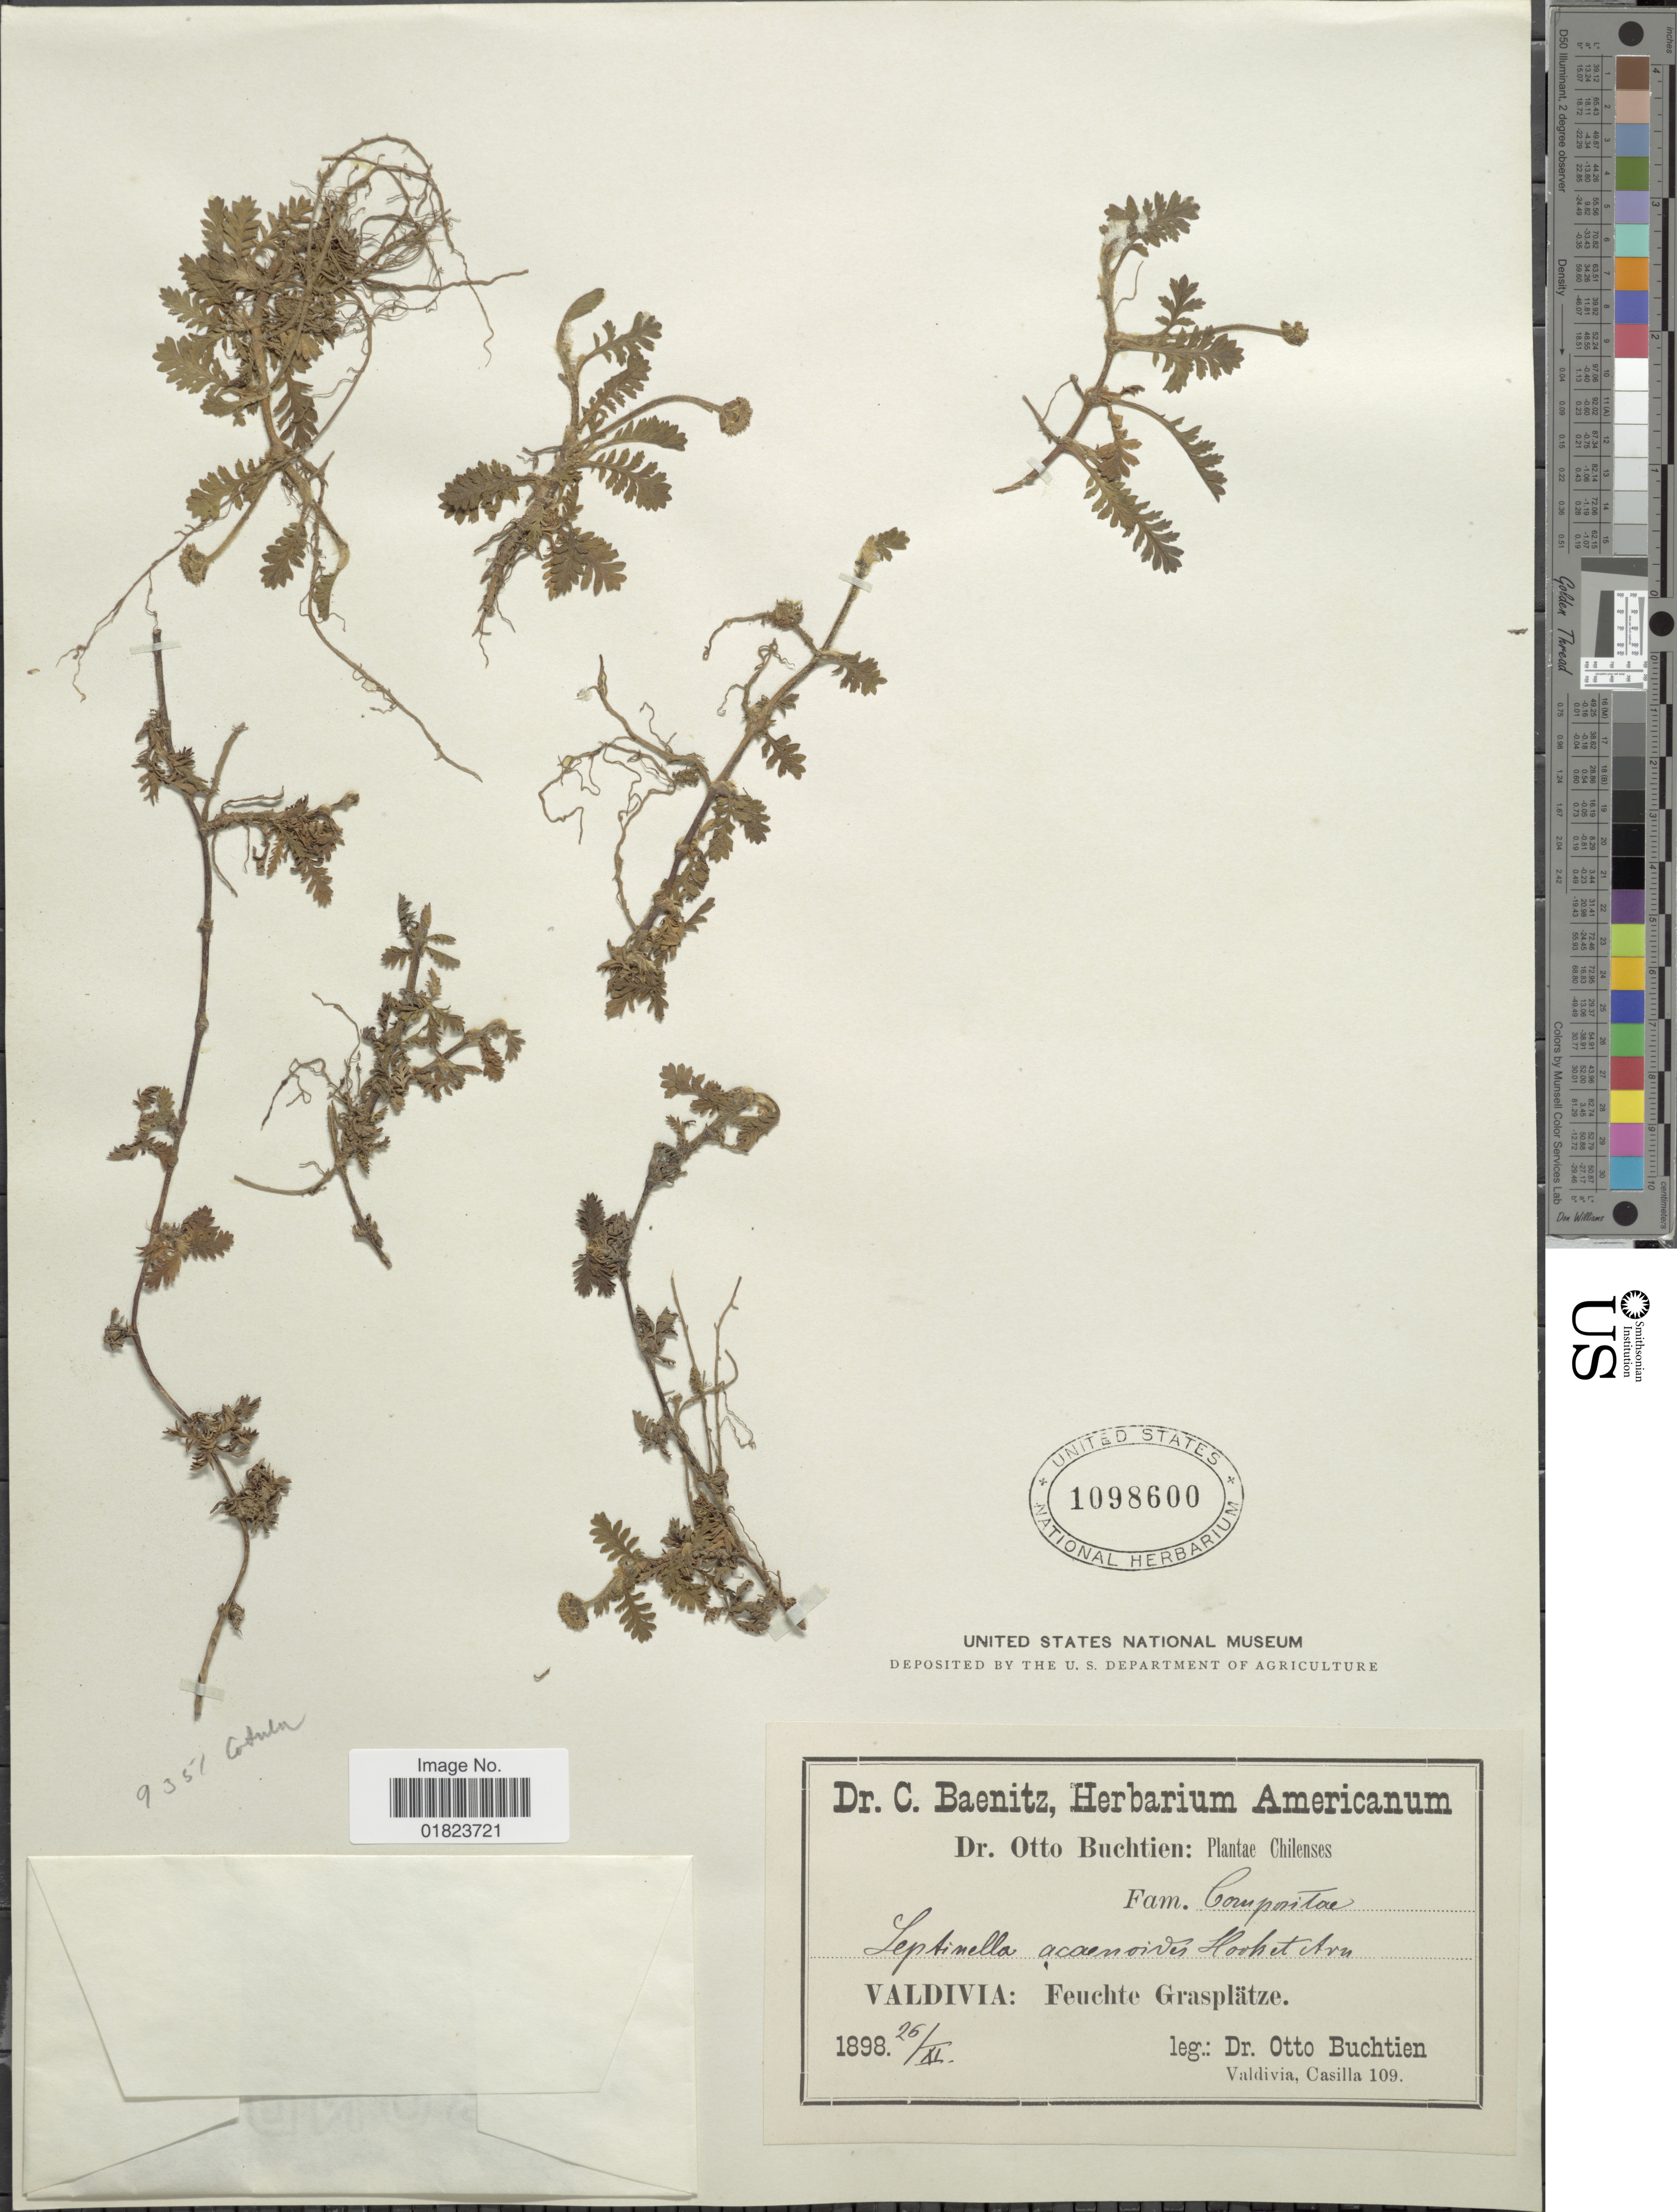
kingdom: Plantae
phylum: Tracheophyta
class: Magnoliopsida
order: Asterales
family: Asteraceae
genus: Cotula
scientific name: Cotula scariosa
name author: (Cass.) Franch.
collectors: O. Buchtien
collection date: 1898-11-26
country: Chile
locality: Valdivia: Feuchte Grasplatze.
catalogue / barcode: US 1098600